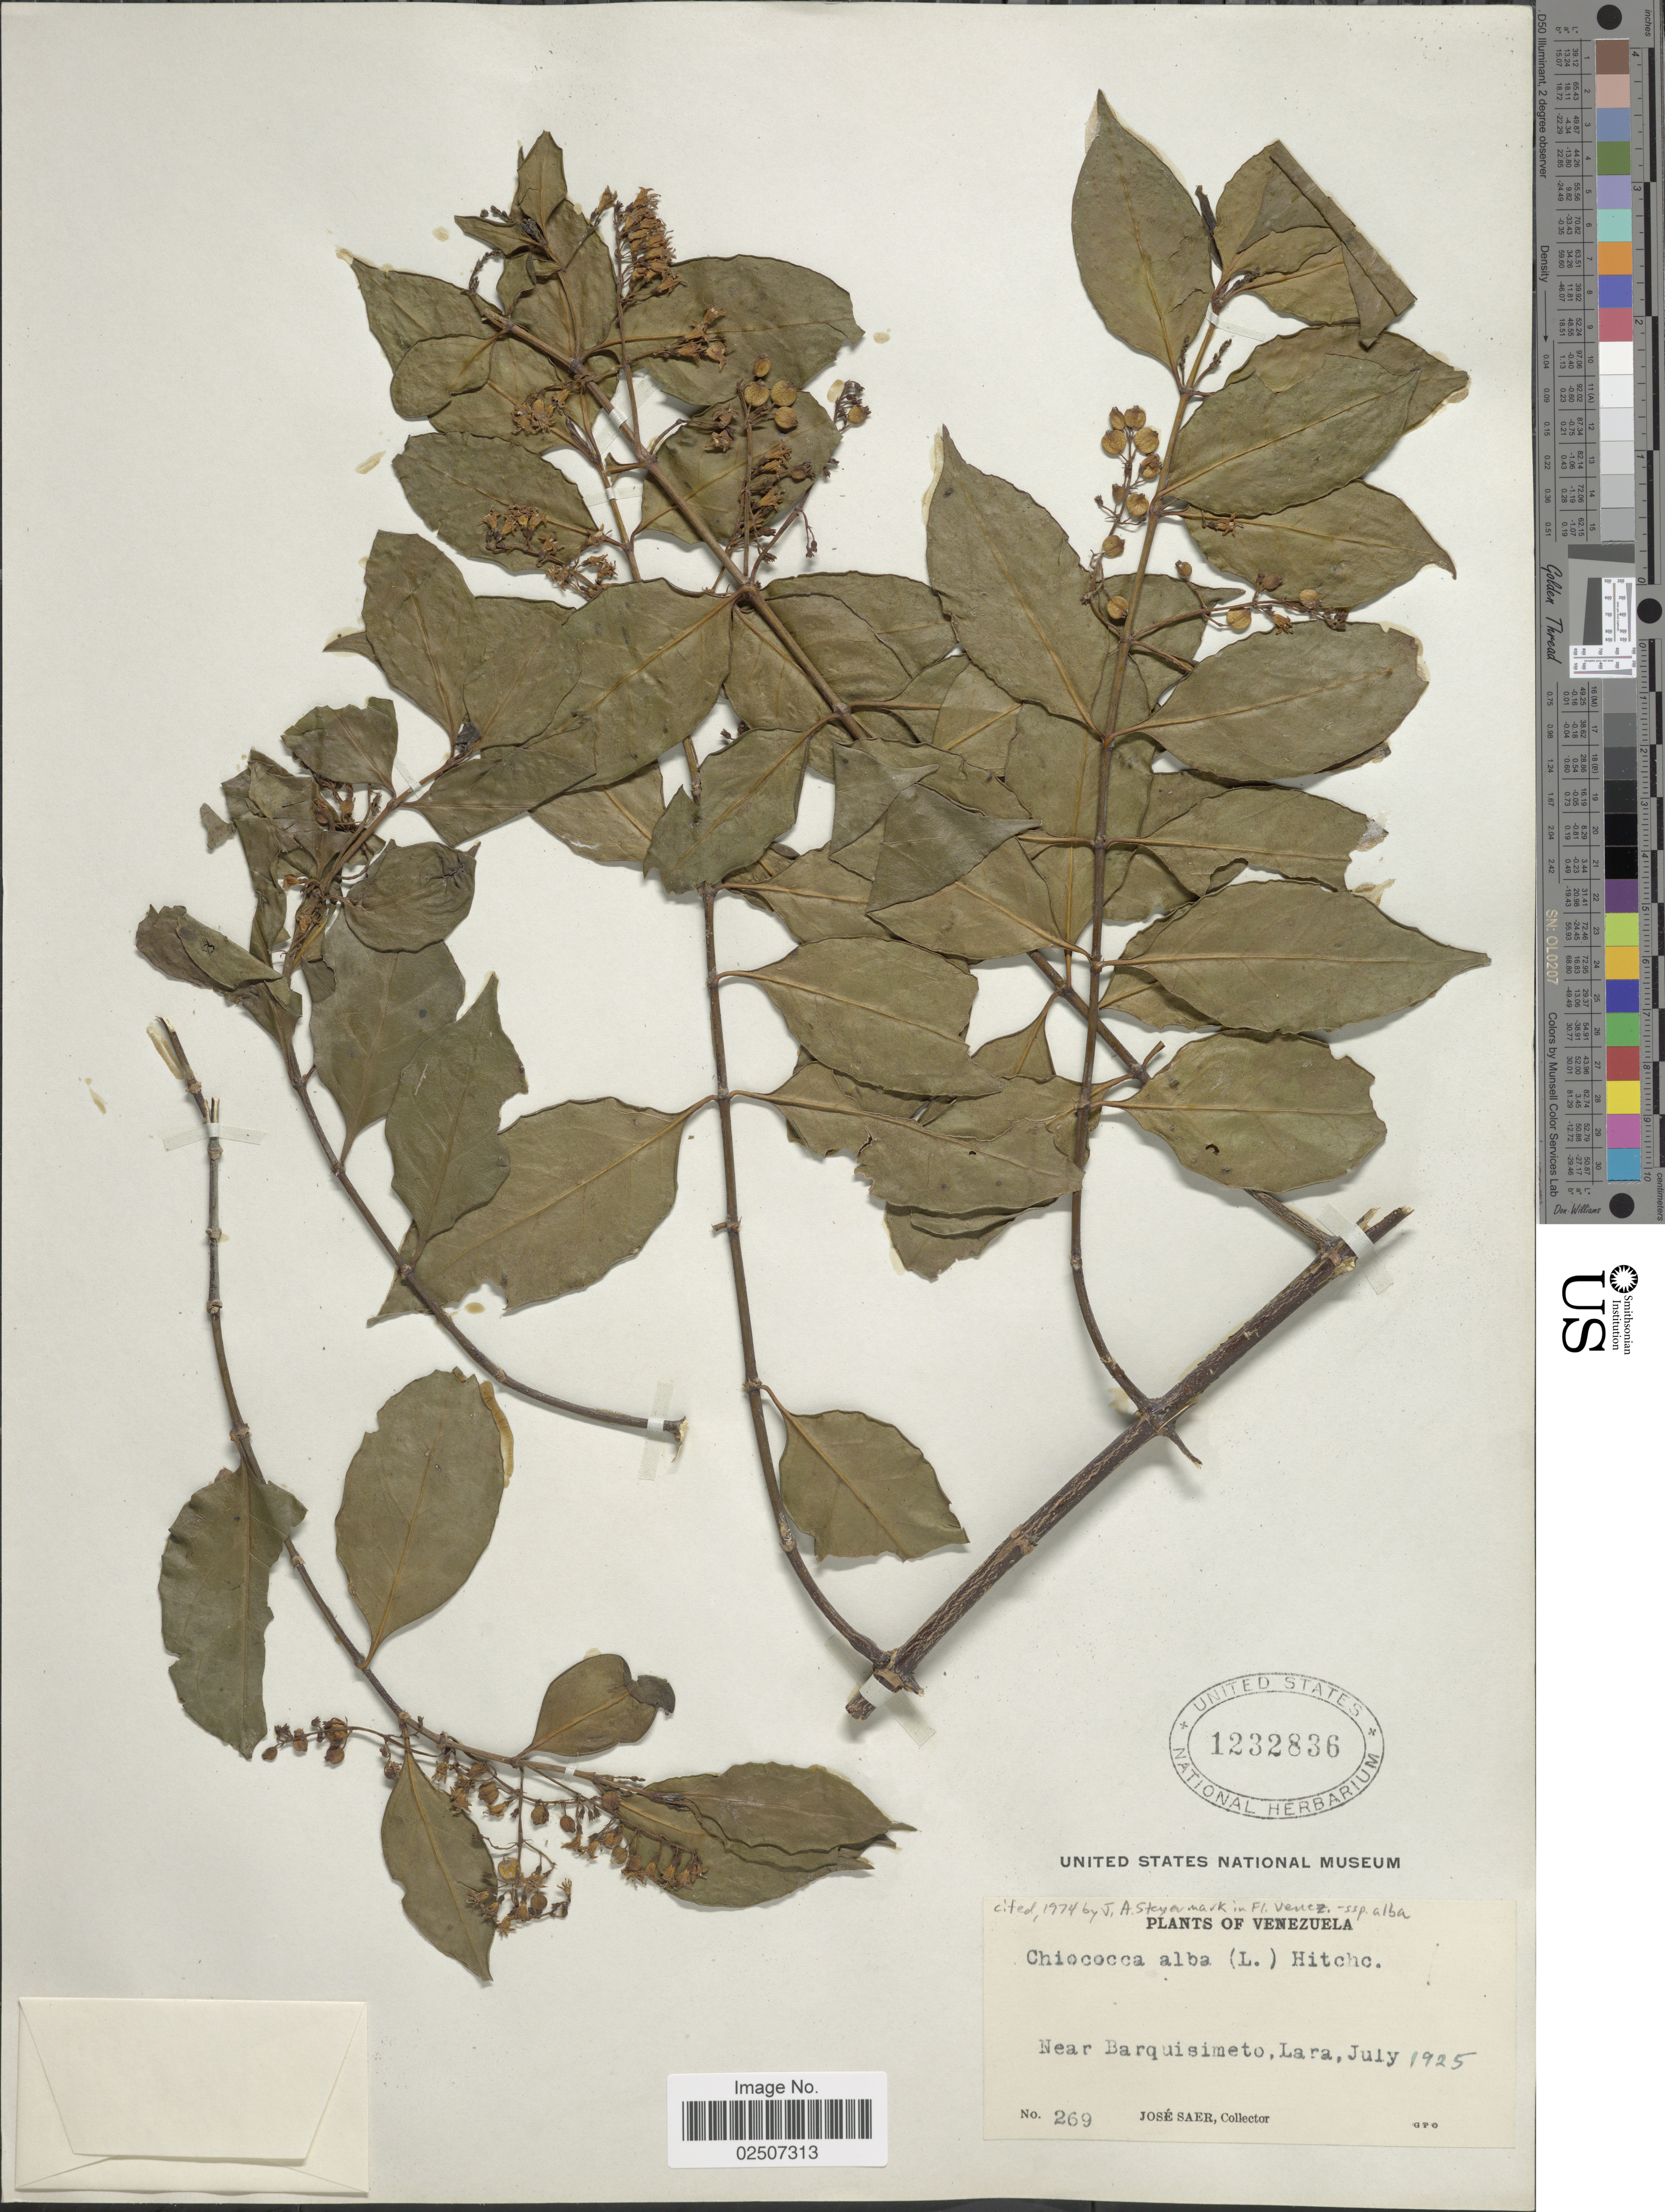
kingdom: Plantae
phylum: Tracheophyta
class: Magnoliopsida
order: Gentianales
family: Rubiaceae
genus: Chiococca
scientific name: Chiococca alba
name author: (L.) Hitchc.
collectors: J. Saer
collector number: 269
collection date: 1925-07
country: Venezuela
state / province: Lara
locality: Near Baruisimeto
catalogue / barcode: US 1232836